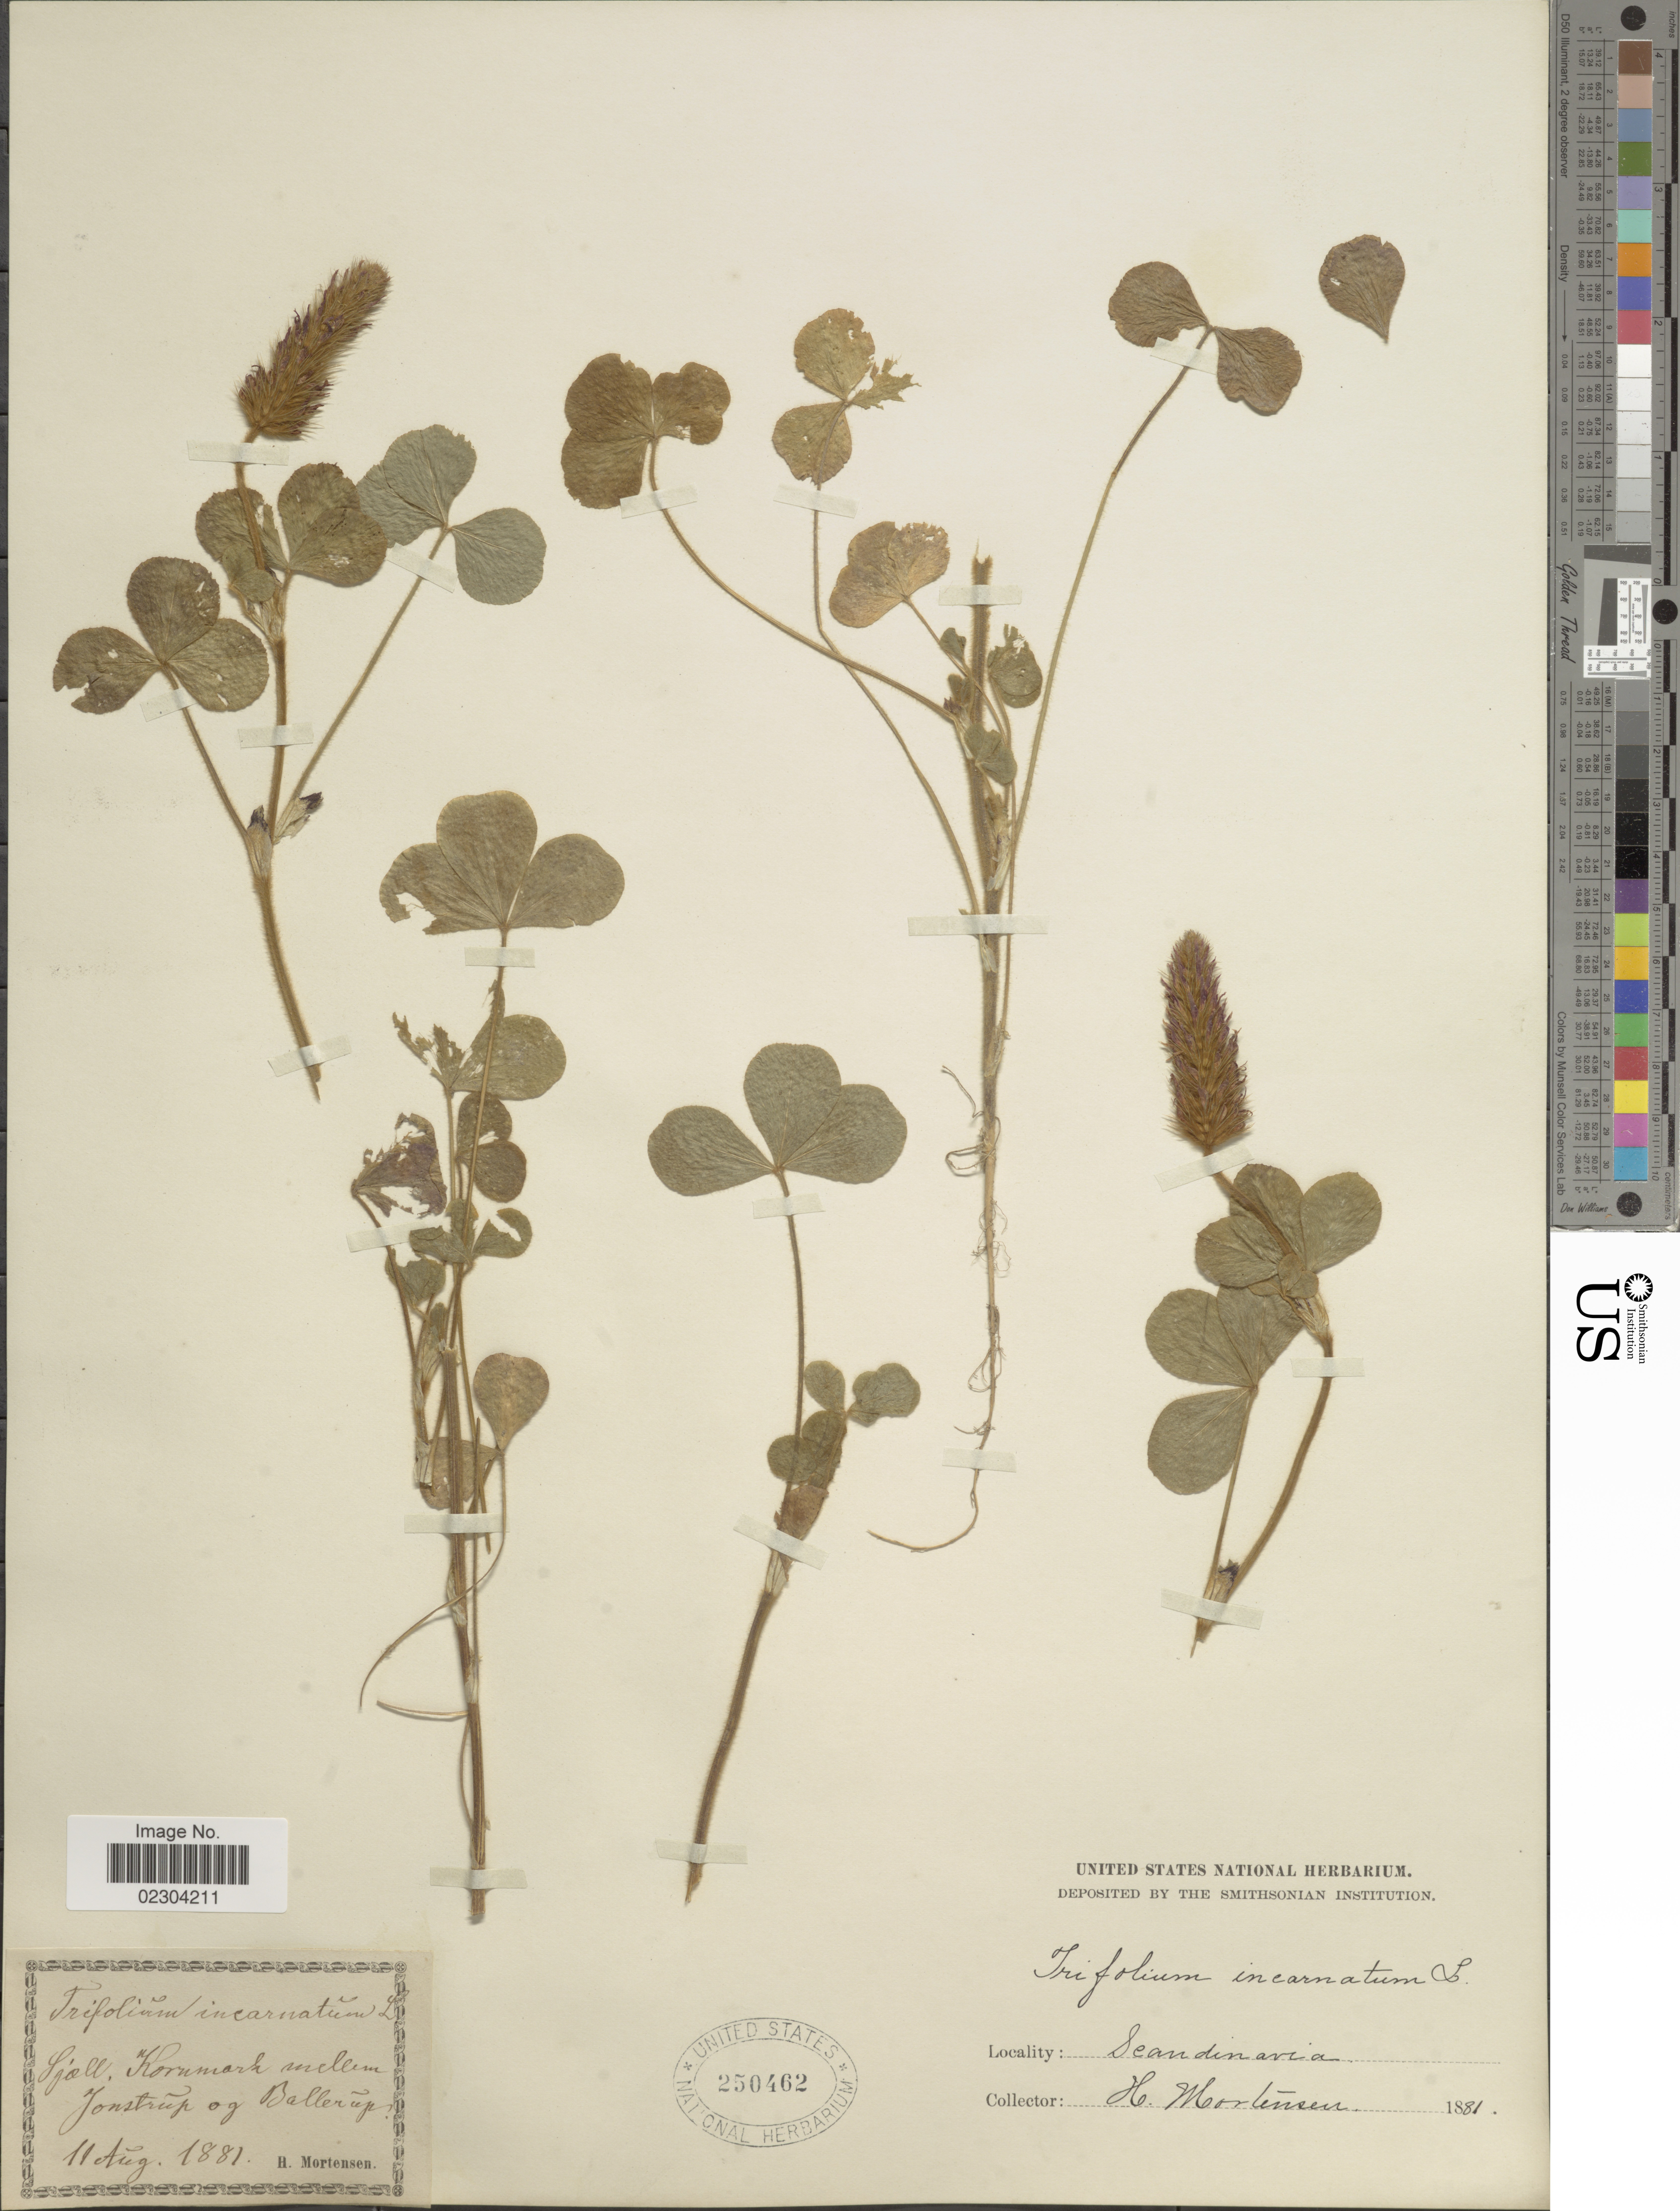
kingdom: Plantae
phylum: Tracheophyta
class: Magnoliopsida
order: Fabales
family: Fabaceae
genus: Trifolium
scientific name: Trifolium incarnatum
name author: L.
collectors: H. Mortensen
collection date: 1881-08-11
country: Denmark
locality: Sjoll, Kornmark mellem Jonstrup og Ballerap, Scandinavia.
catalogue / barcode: US 250462